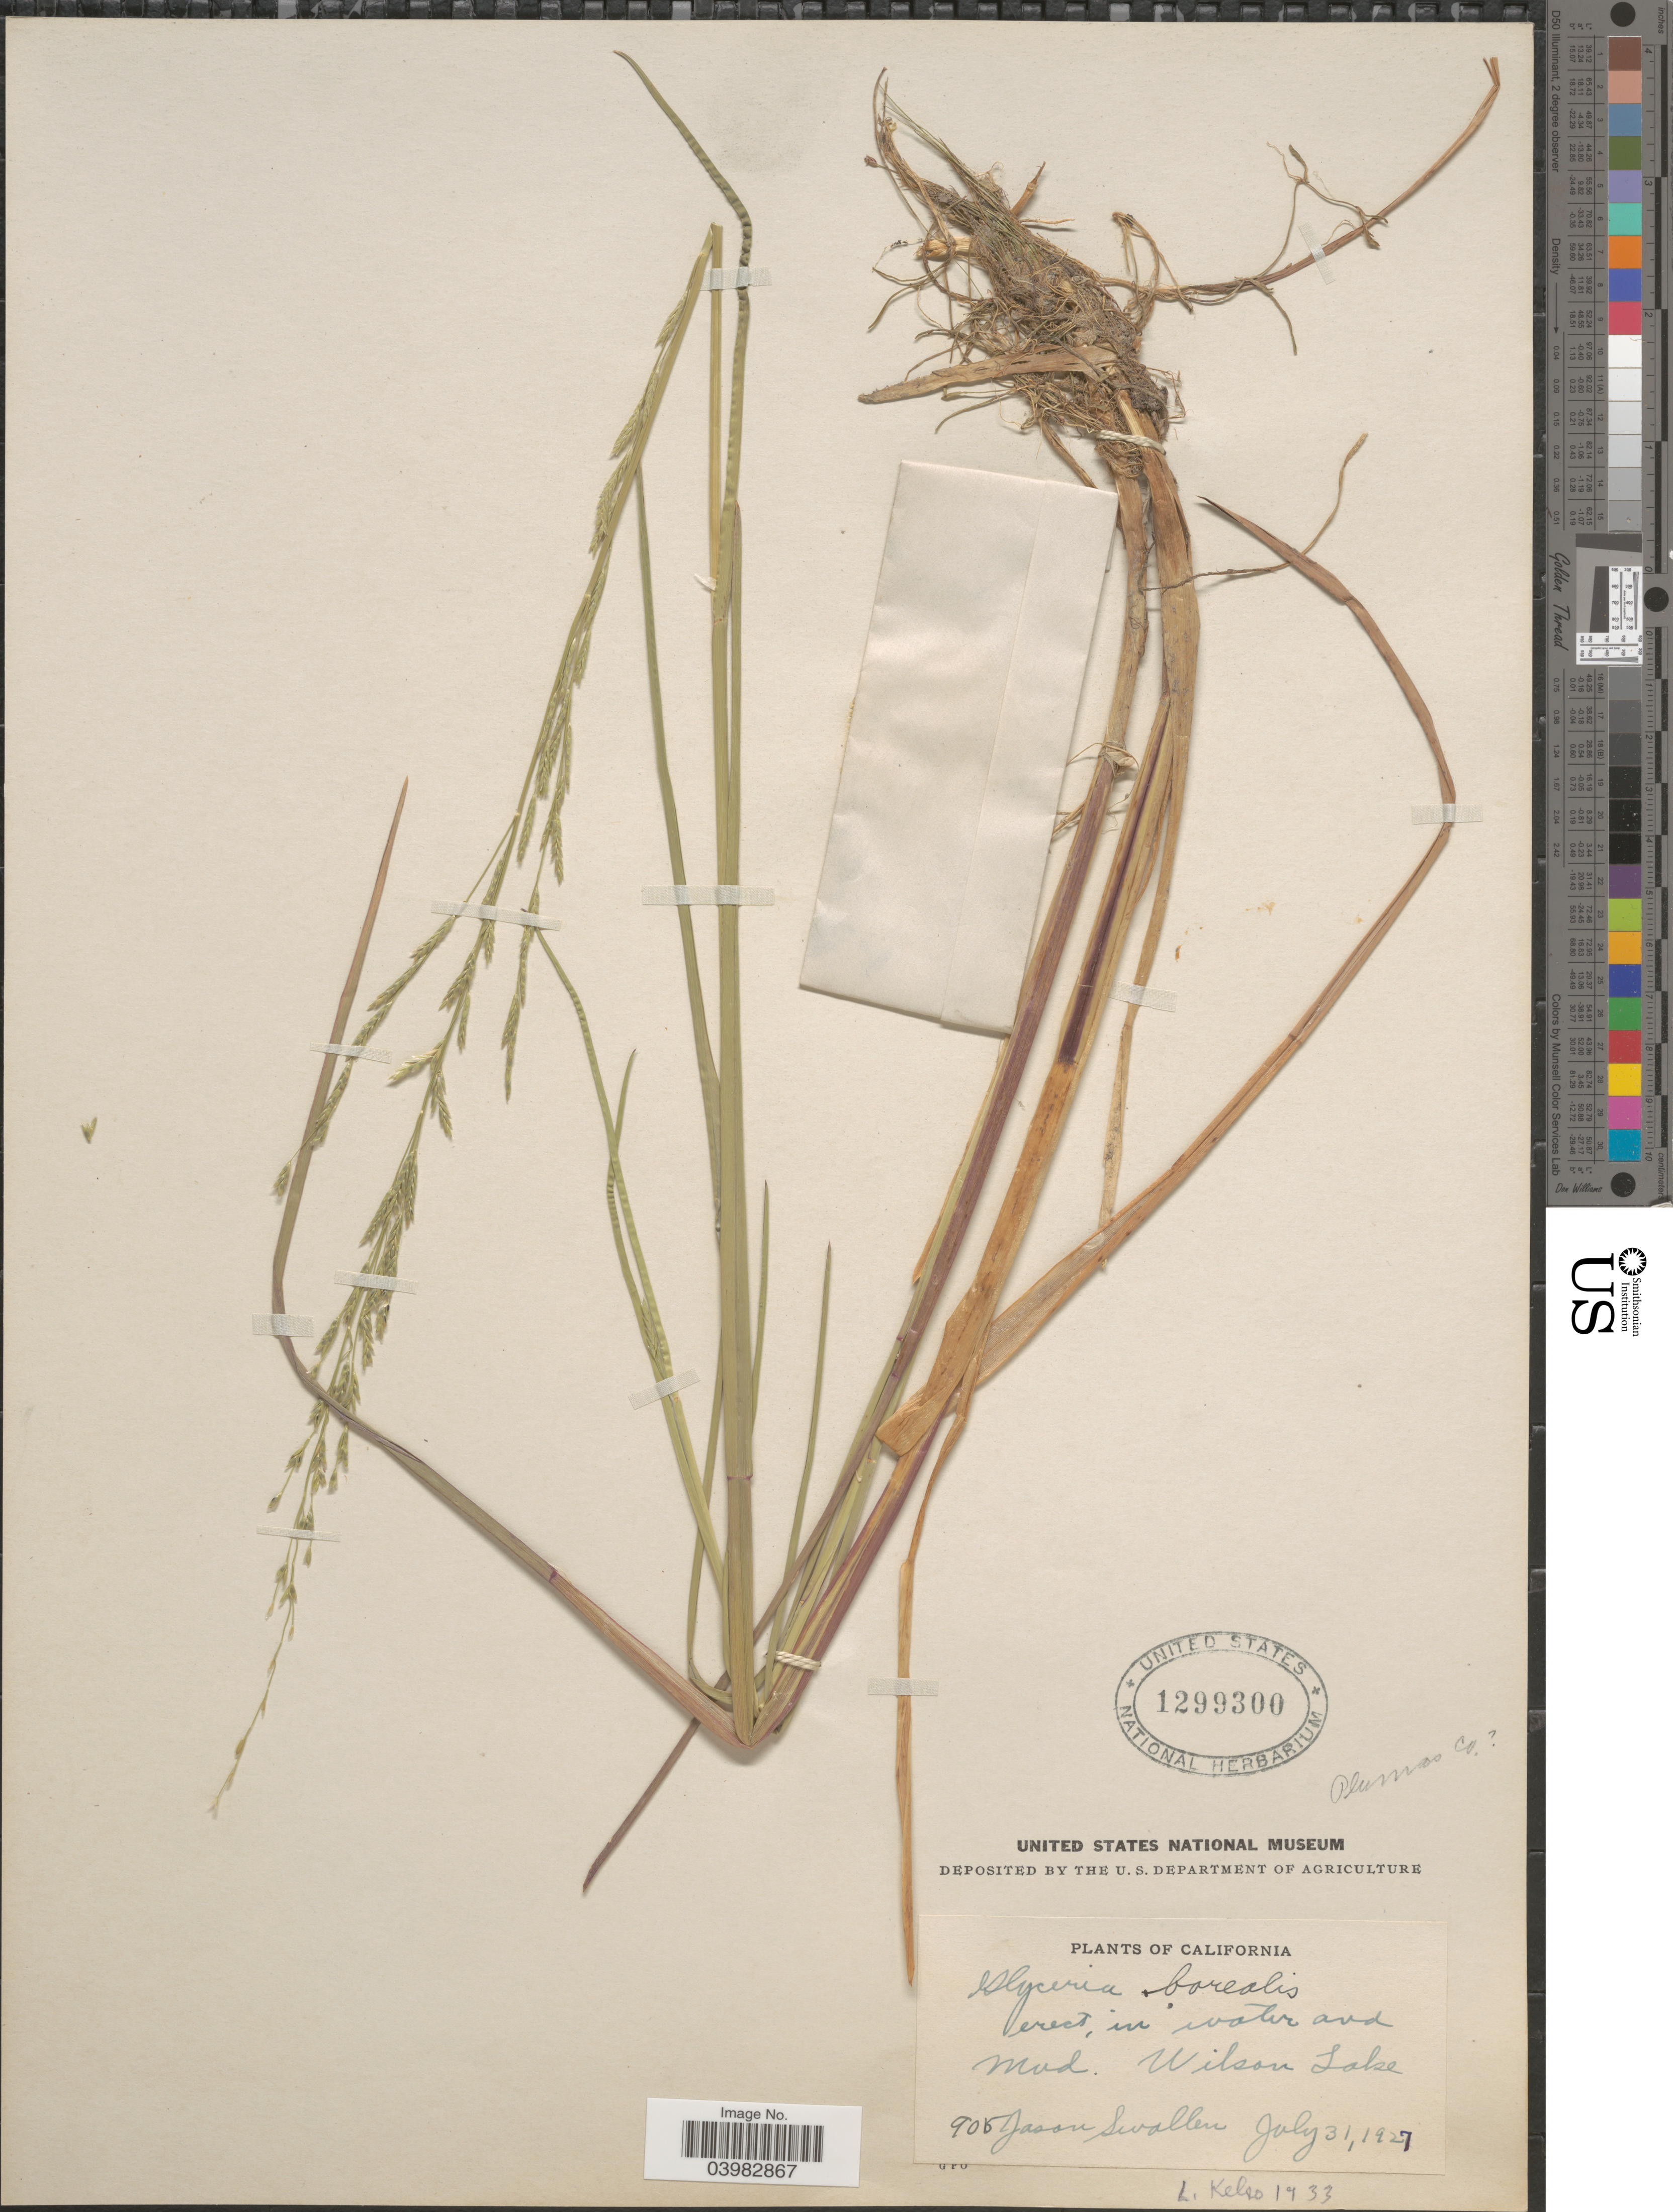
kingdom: Plantae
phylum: Tracheophyta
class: Liliopsida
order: Poales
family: Poaceae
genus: Glyceria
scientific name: Glyceria borealis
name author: (Nash) Batchelder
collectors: J. R. Swallen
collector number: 905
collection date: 1927-07-31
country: United States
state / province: California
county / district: Plumas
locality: Plumas Co. [unsure placement] Wilson Lake.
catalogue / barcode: US 1299300